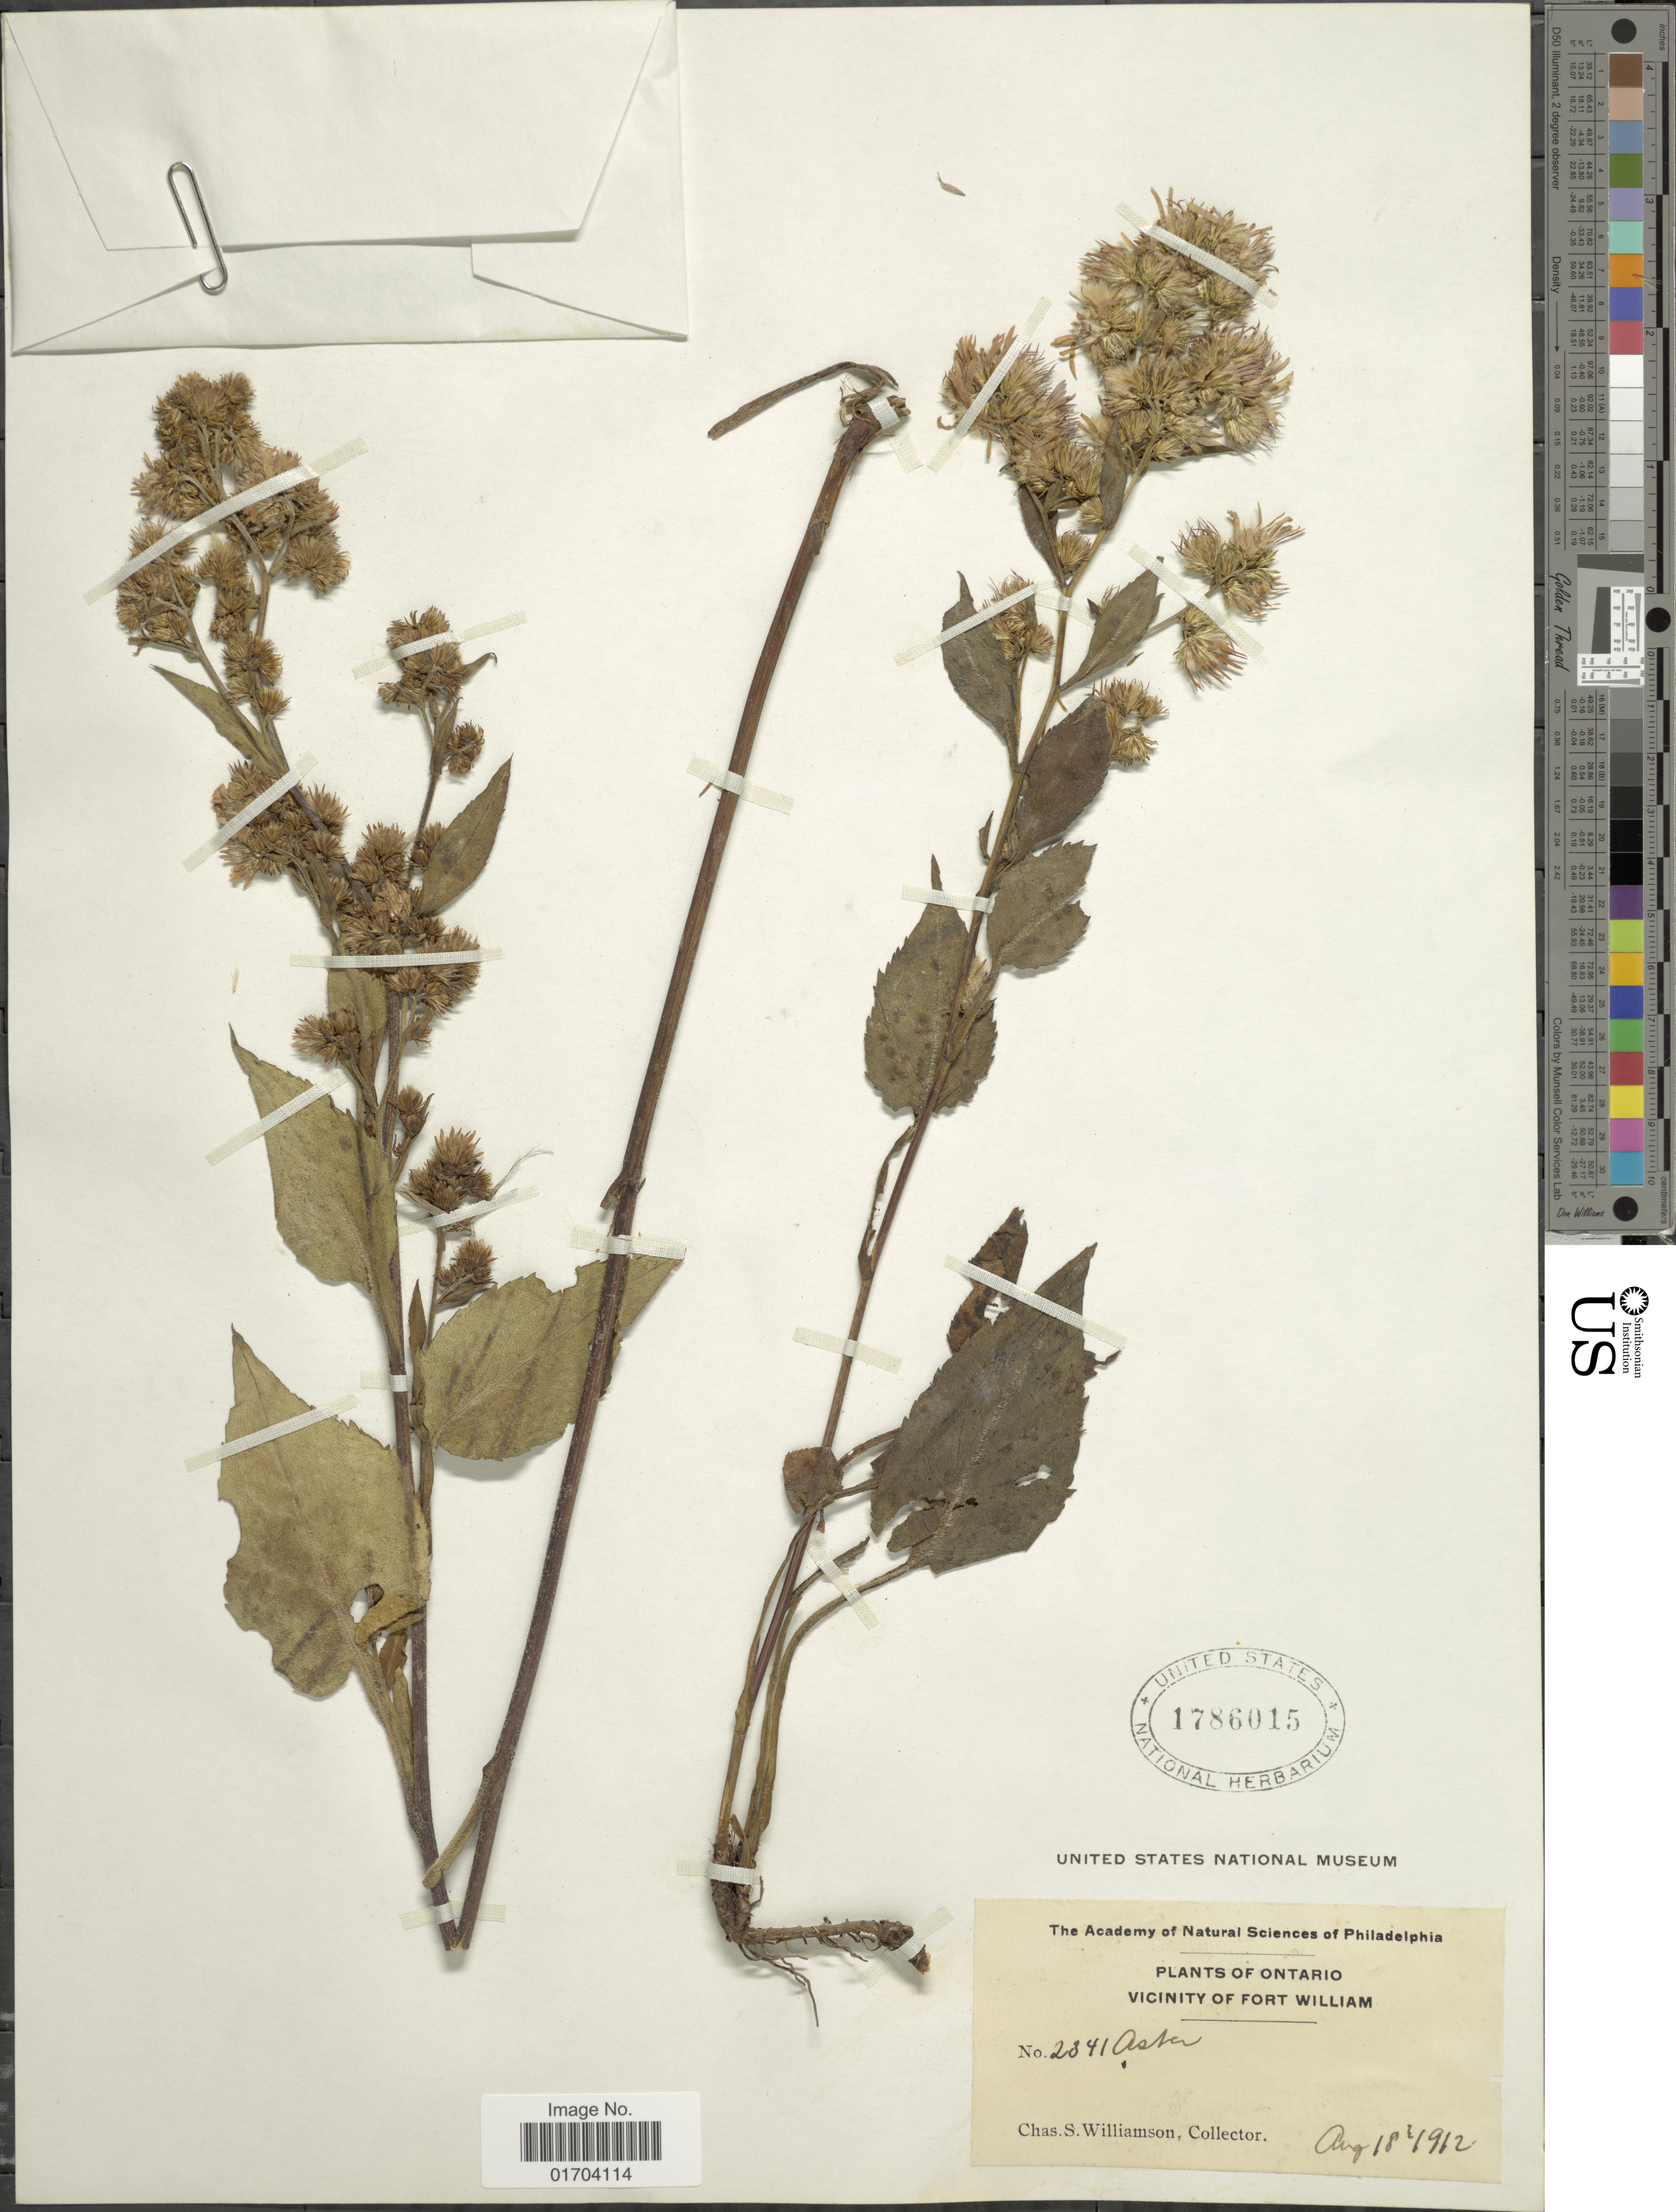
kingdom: Plantae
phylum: Tracheophyta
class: Magnoliopsida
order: Asterales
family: Asteraceae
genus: Symphyotrichum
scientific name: Symphyotrichum sp.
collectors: C. Williamson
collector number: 2341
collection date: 1912-08-18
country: Canada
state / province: Ontario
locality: Vicinity of For William.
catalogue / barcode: US 1786015